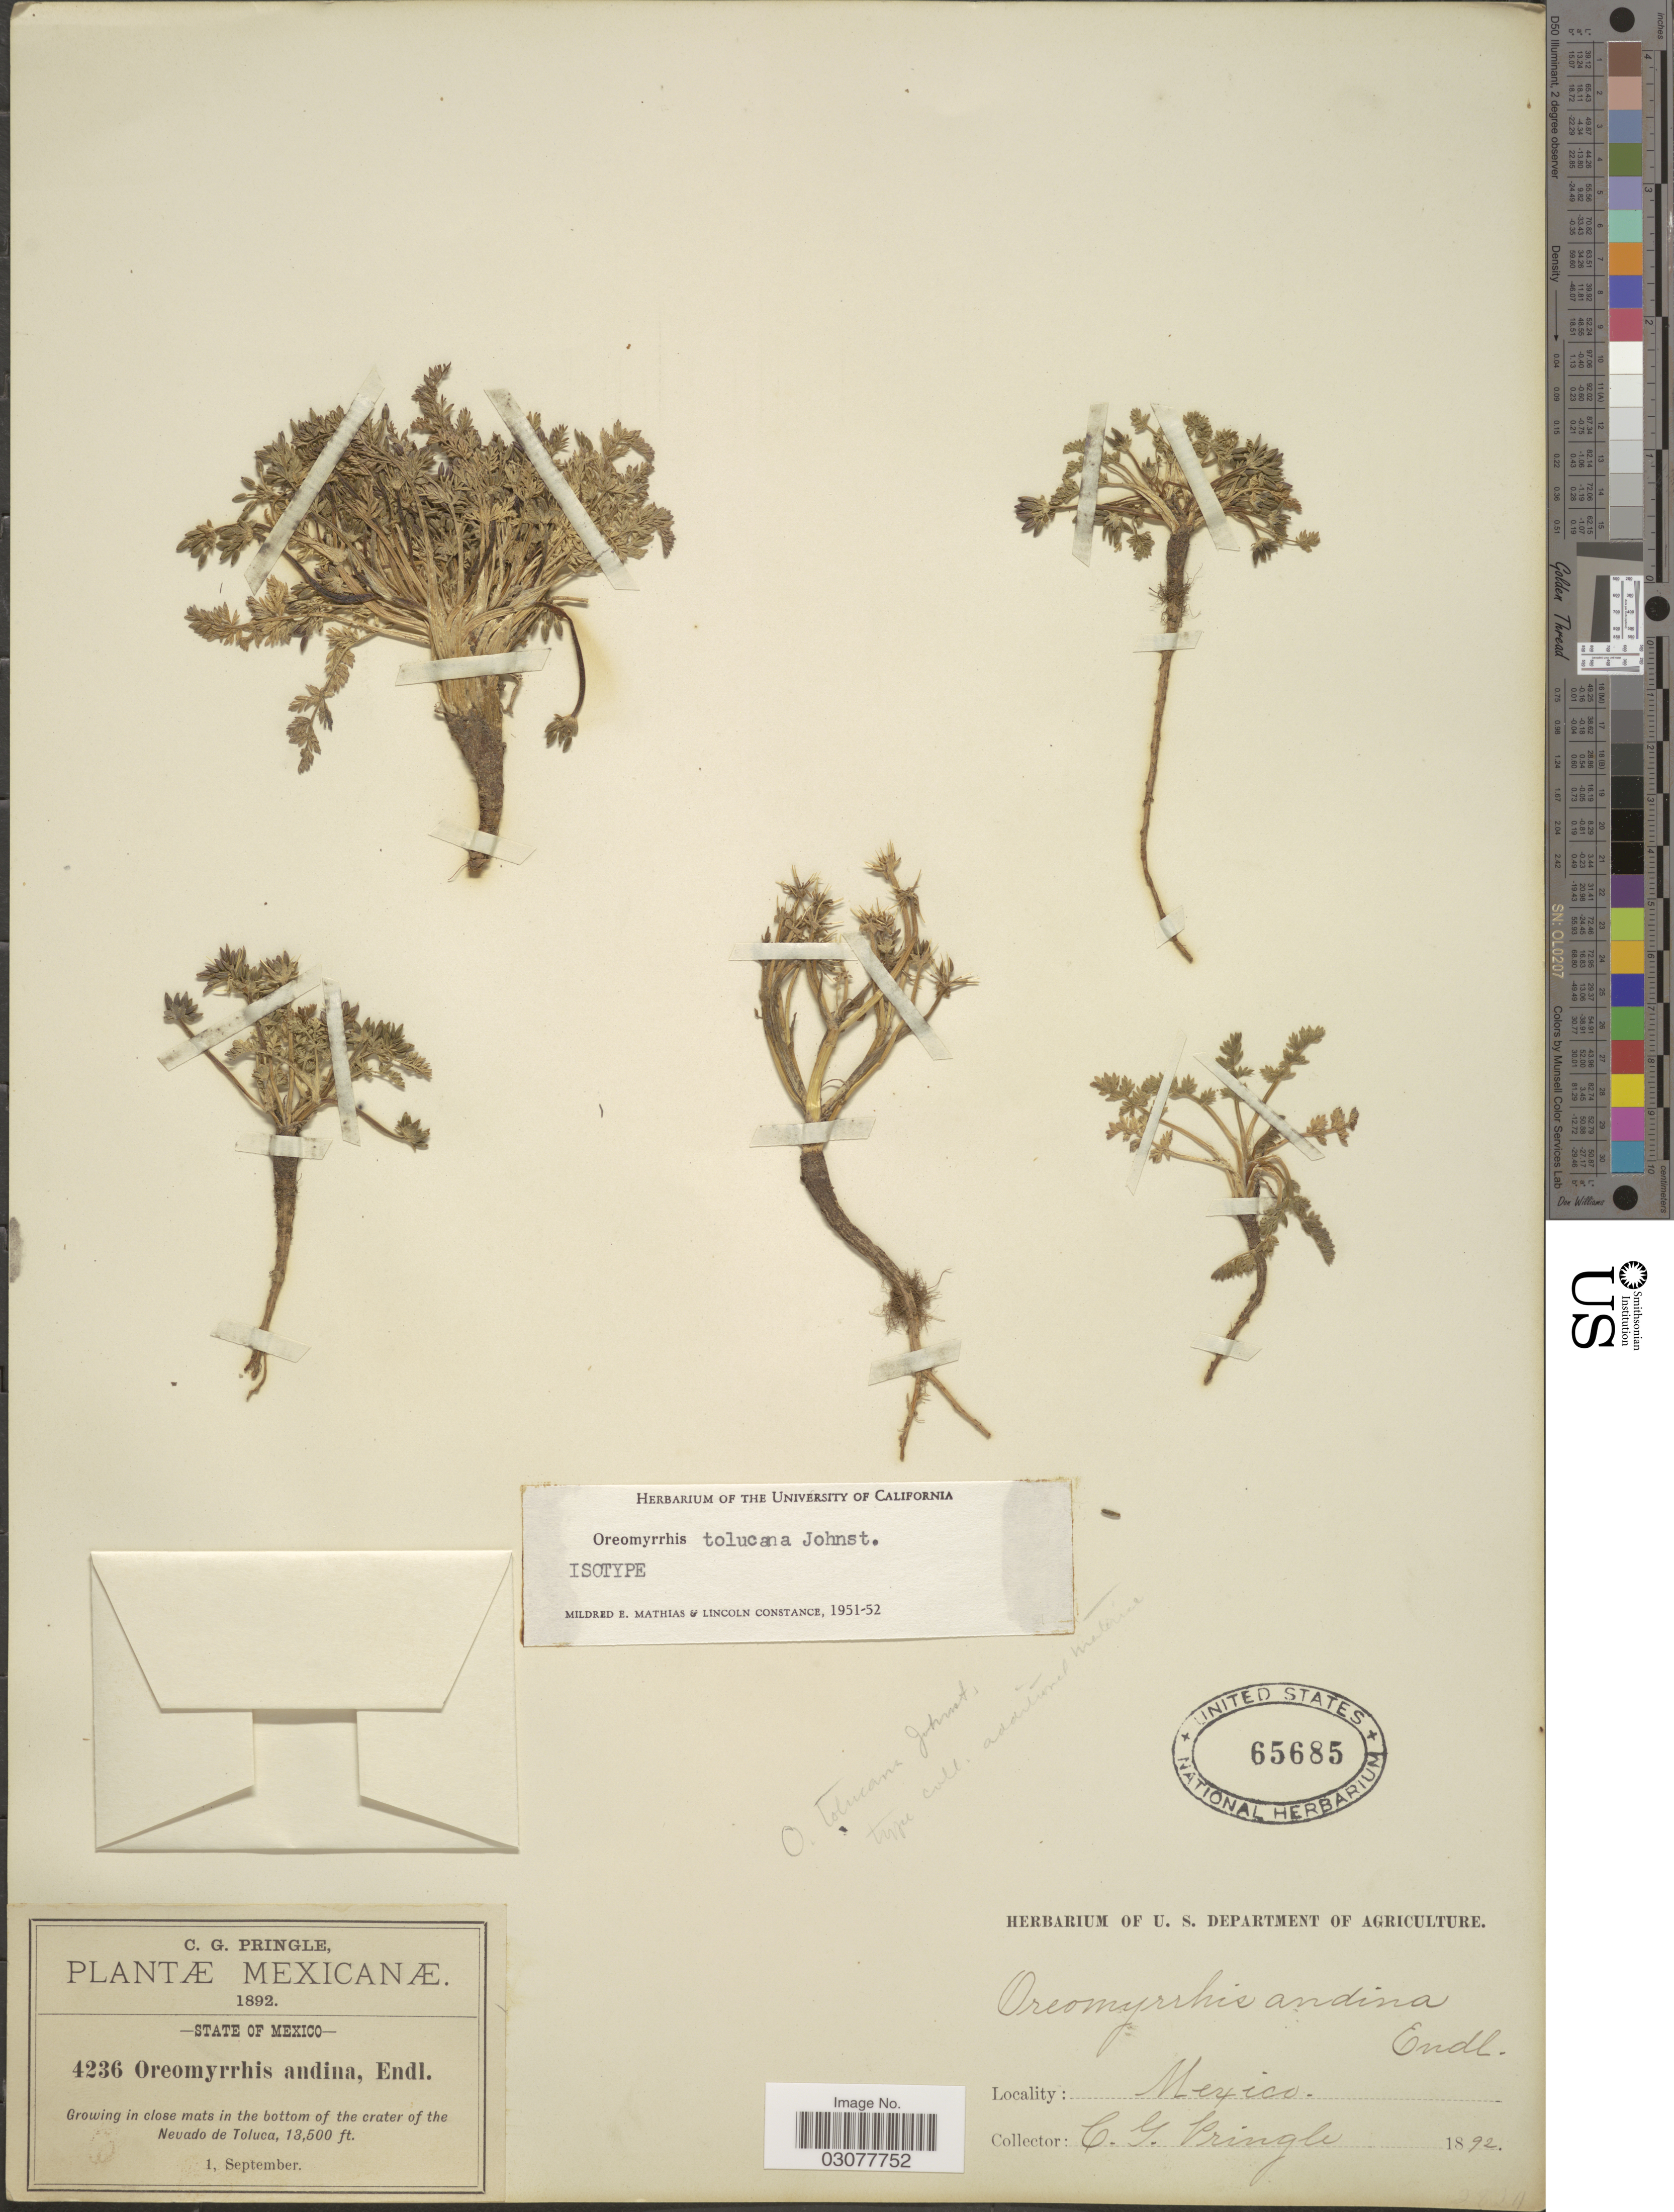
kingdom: Plantae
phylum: Tracheophyta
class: Magnoliopsida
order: Apiales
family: Apiaceae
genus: Chaerophyllum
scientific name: Chaerophyllum tolucanum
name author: (I.M. Johnst.) K.F. Chung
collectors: C. G. Pringle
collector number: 4236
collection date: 1892-09-01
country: Mexico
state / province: México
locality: Growing in close mats in the bottom of the crater of the Nevado de Toluca.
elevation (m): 4115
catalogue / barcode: US 65685